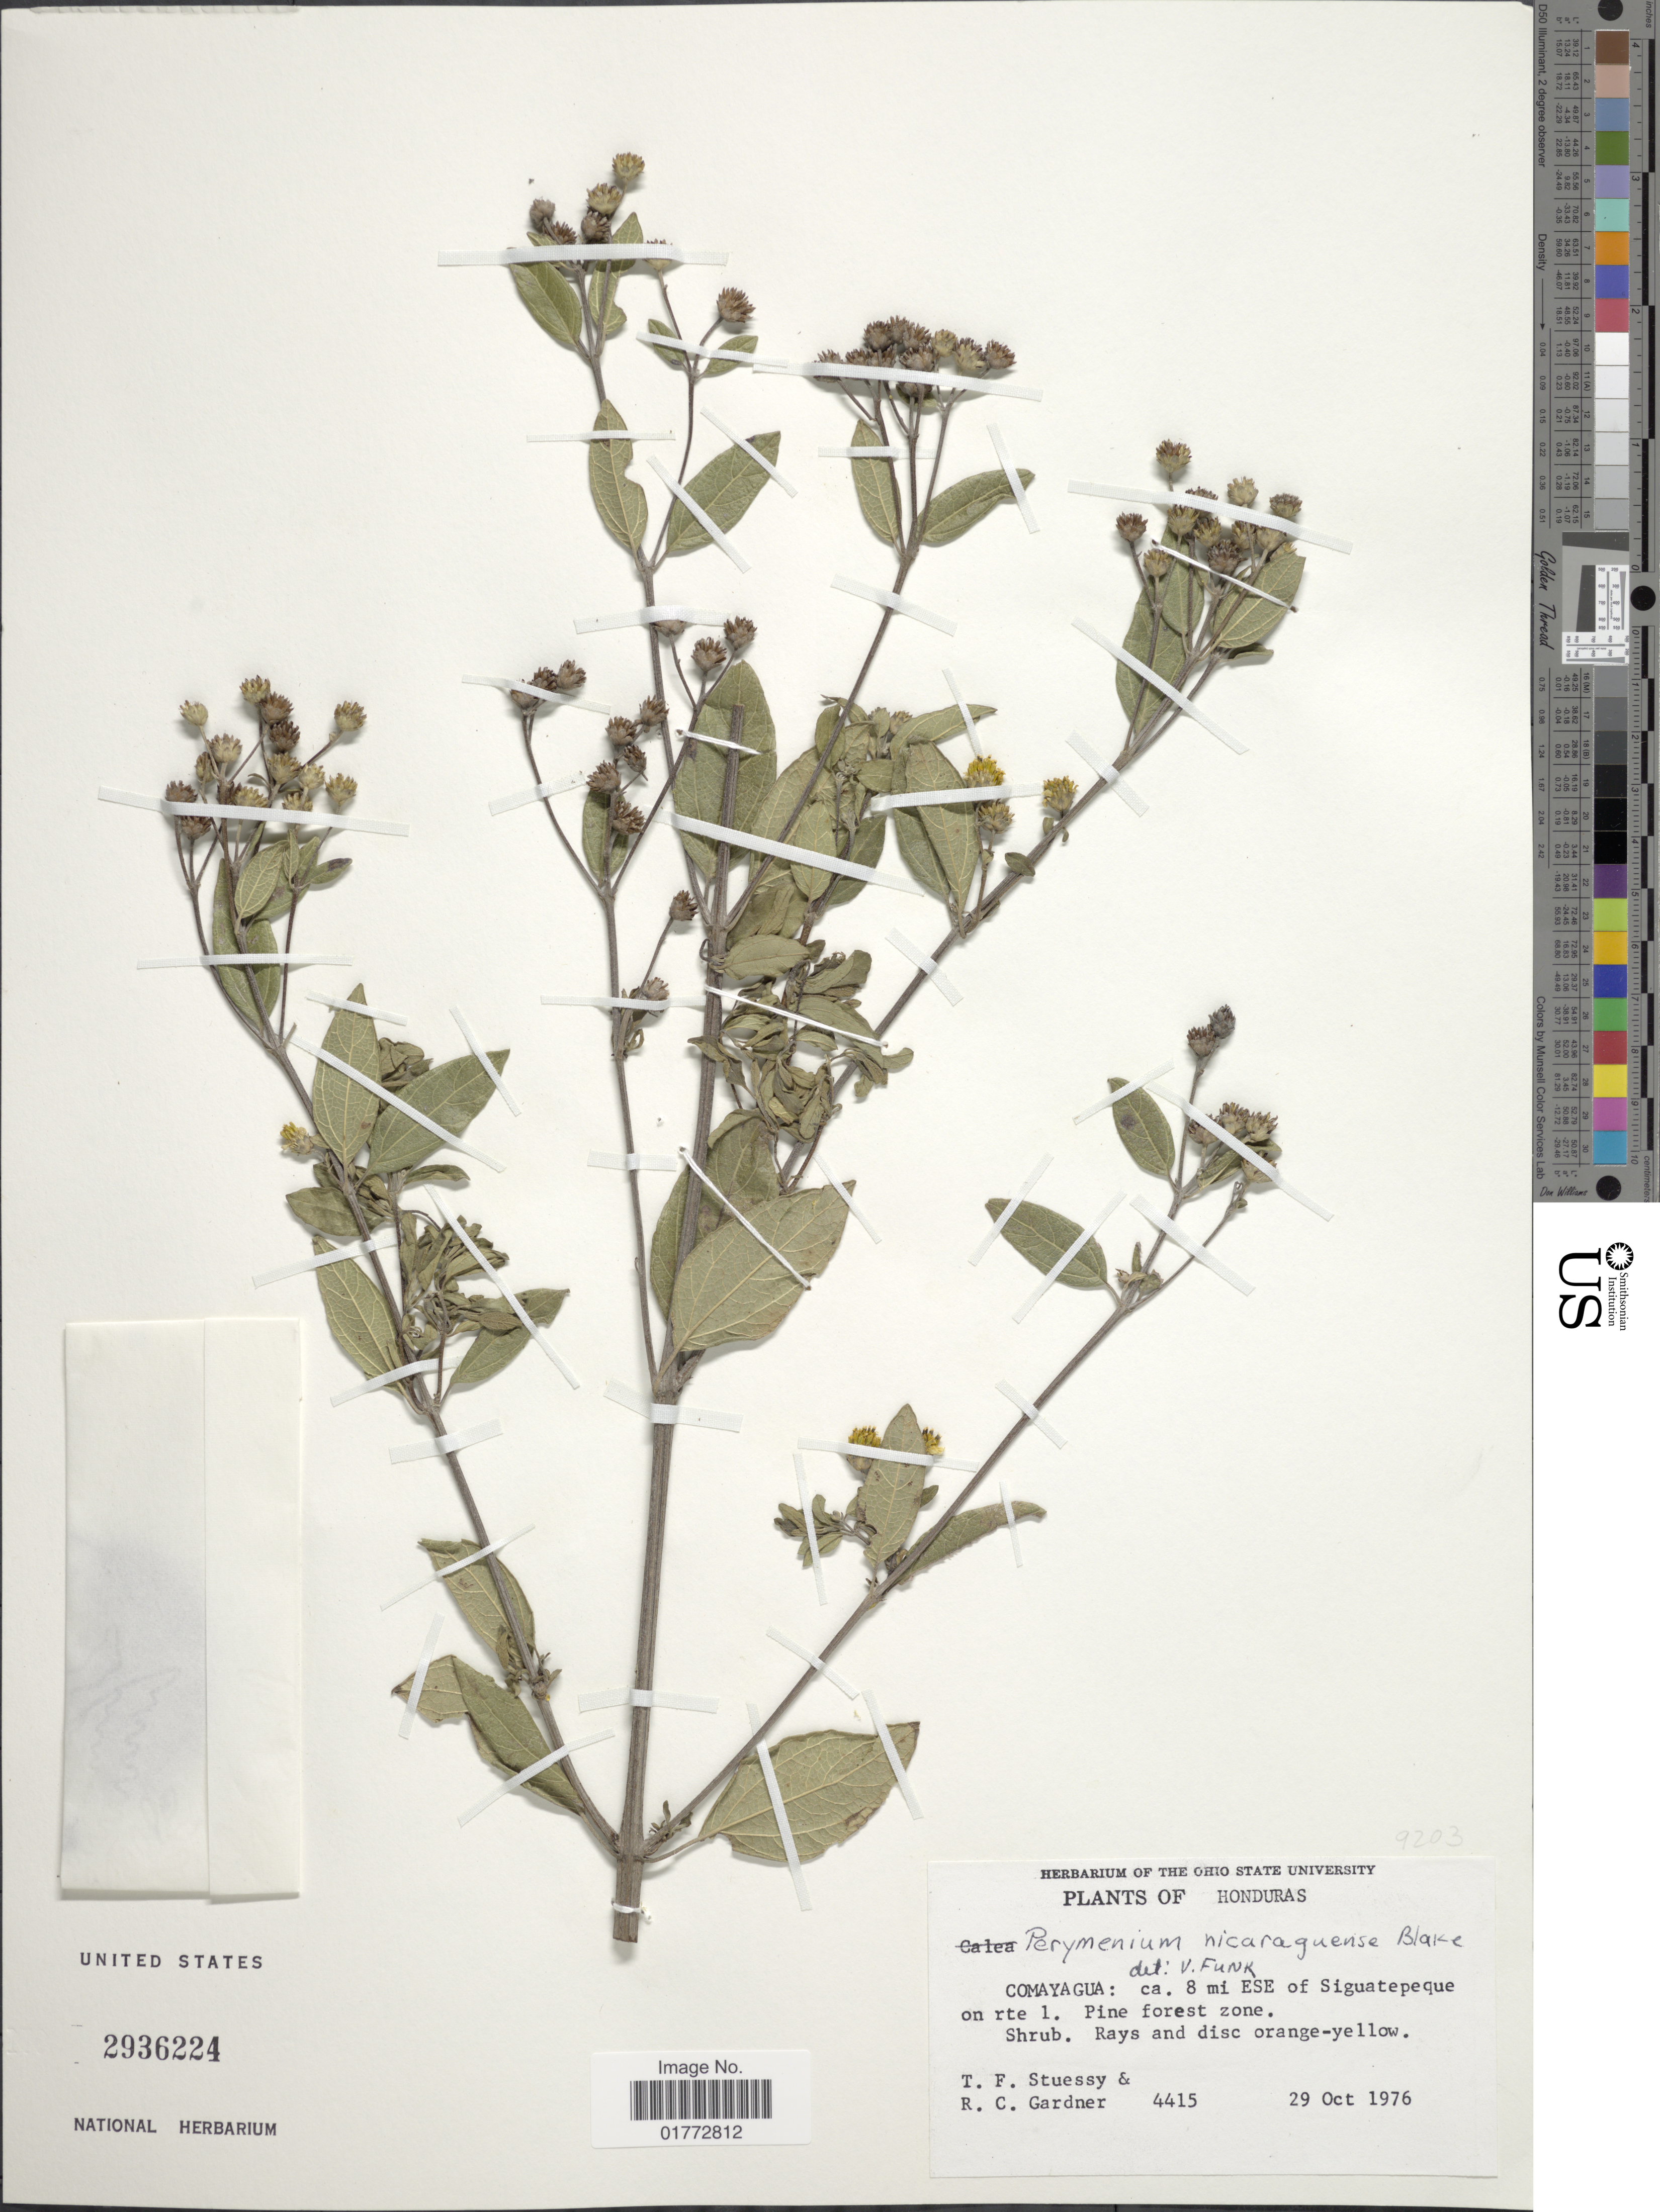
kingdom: Plantae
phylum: Tracheophyta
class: Magnoliopsida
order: Asterales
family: Asteraceae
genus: Perymenium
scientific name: Perymenium nicaraguense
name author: S.F. Blake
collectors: T. Stuessy & R. C. Gardner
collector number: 4415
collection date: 1976-10-29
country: Honduras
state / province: Comayagua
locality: Ca. 8 mi. ESE of Siguatepeque on rte 1. Pine forest zone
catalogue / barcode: US 2936224